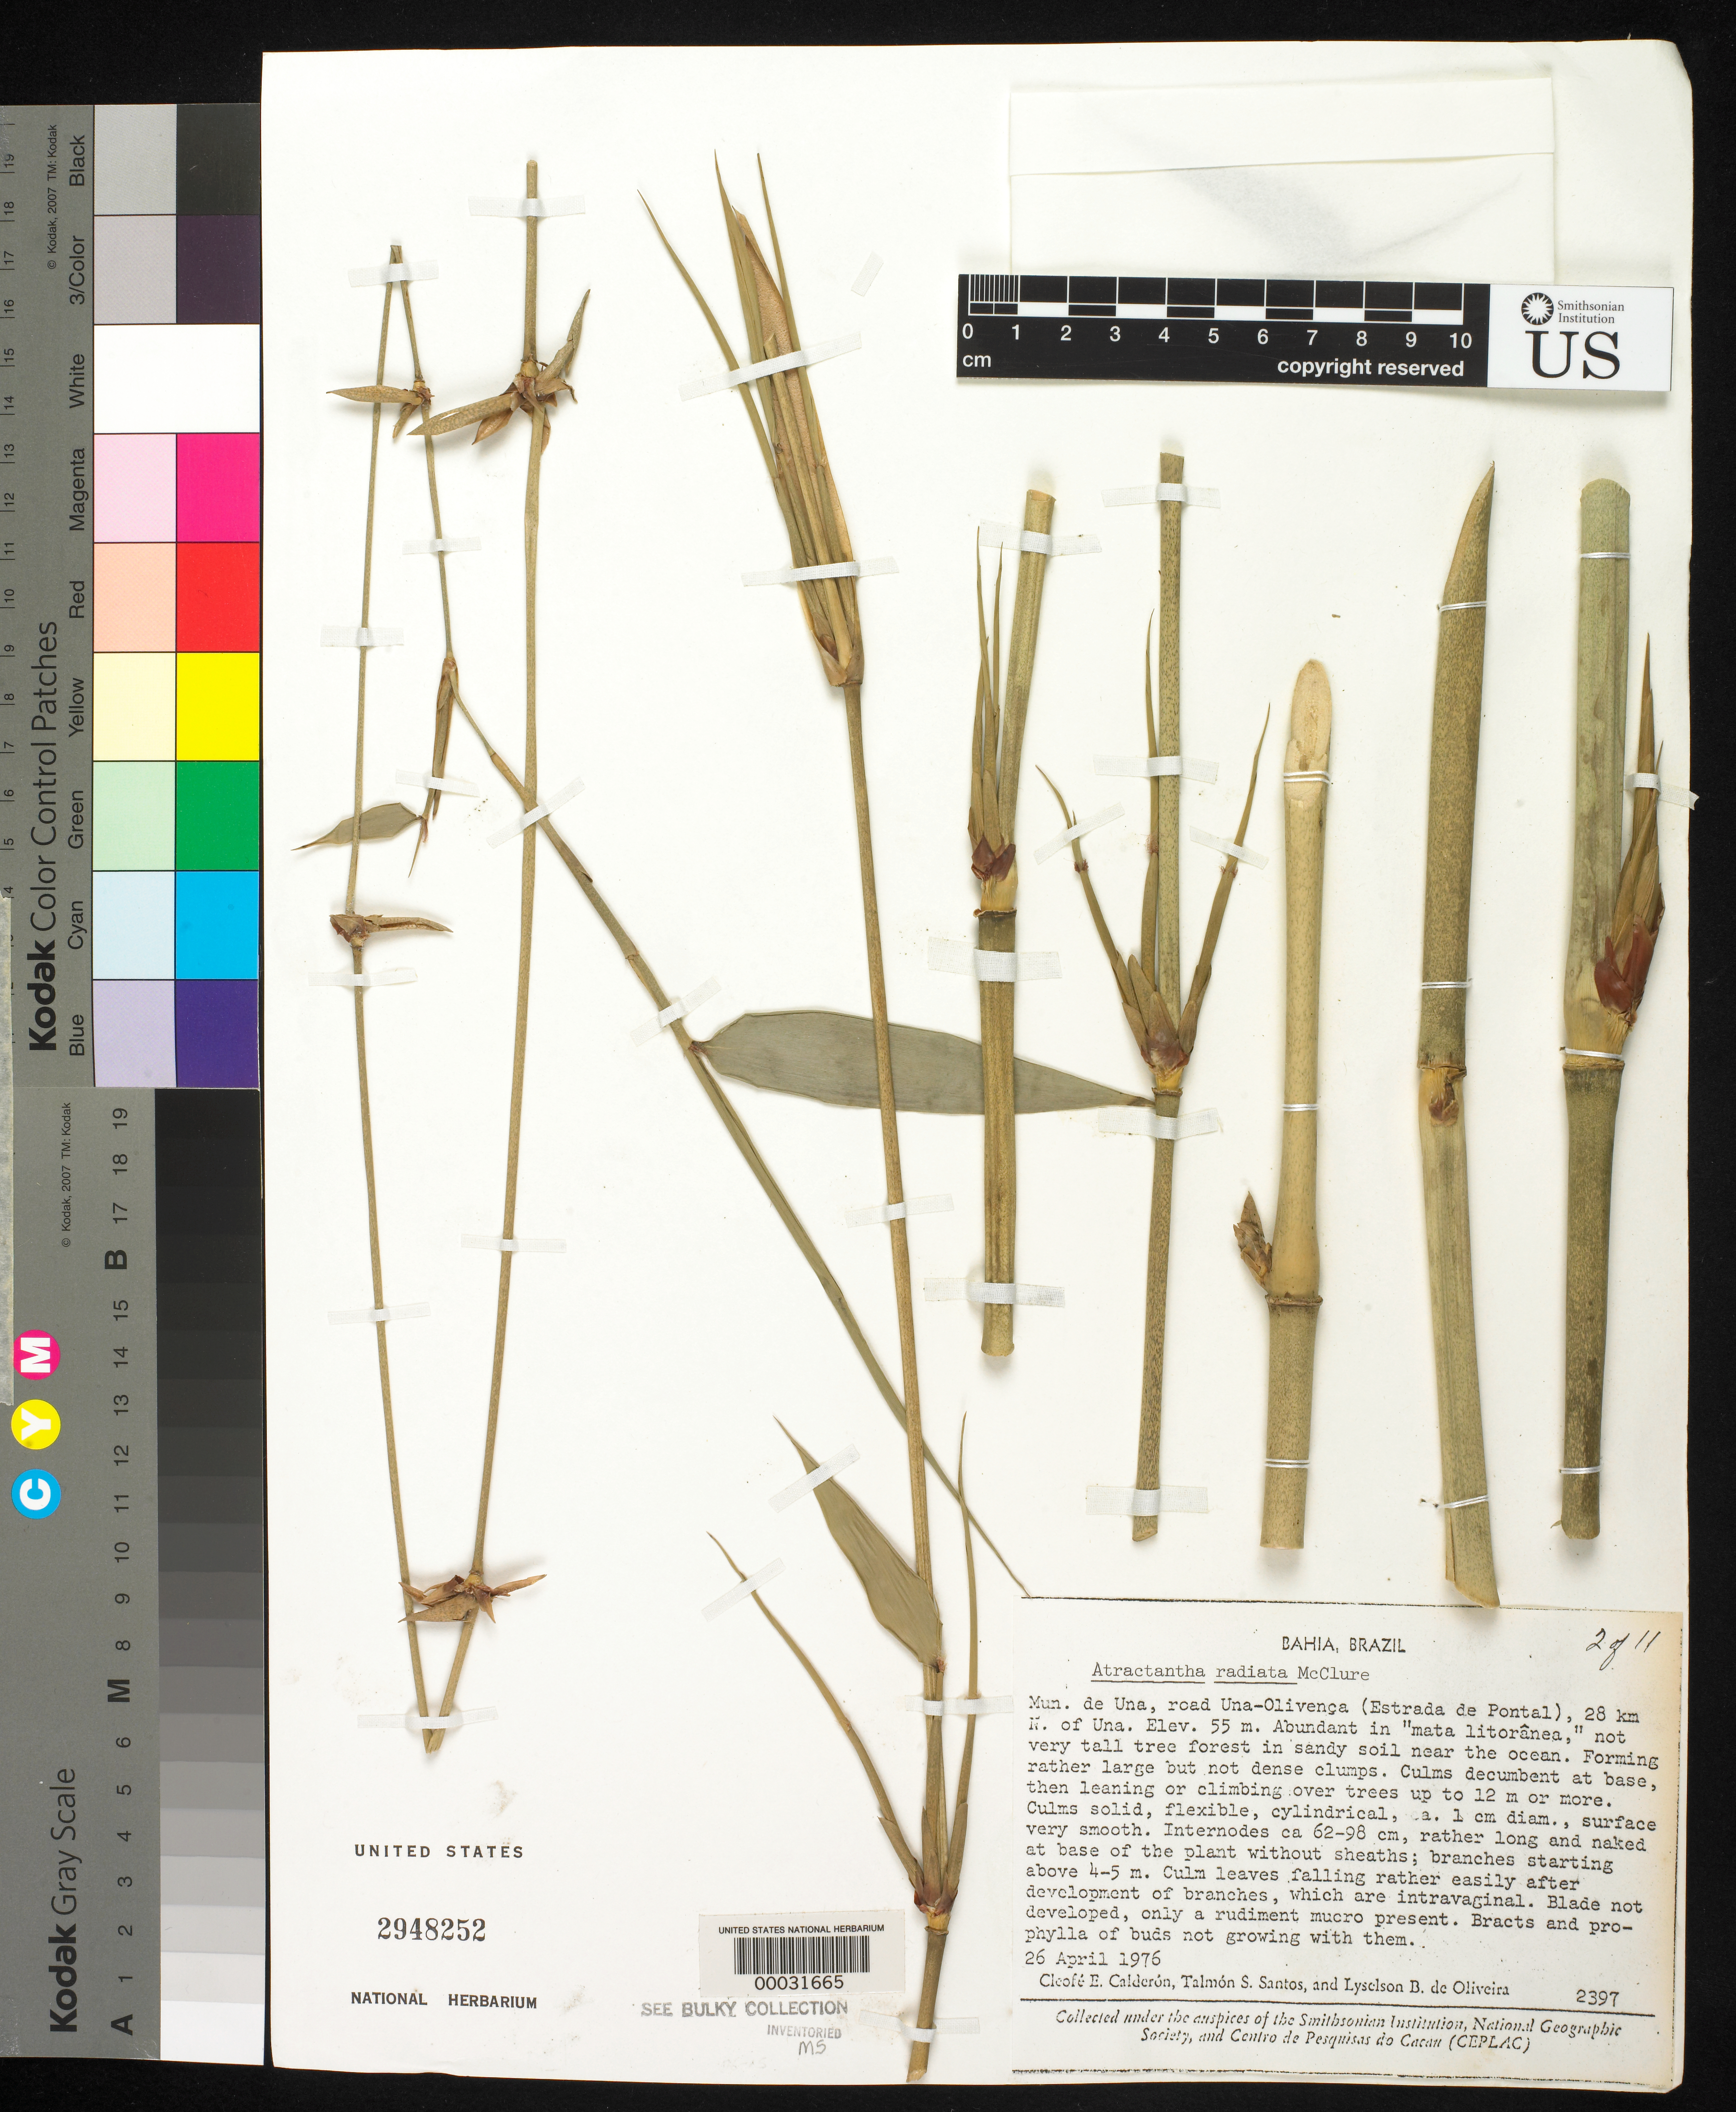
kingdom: Plantae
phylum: Tracheophyta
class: Liliopsida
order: Poales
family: Poaceae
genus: Atractantha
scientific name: Atractantha radiata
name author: McClure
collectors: C. E. Calderón & R. S. Pinheiro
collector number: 2397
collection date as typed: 26 Apr 1976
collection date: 1976-04-26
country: Brazil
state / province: Bahia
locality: Una, oliveca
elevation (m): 55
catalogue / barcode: US 2948252